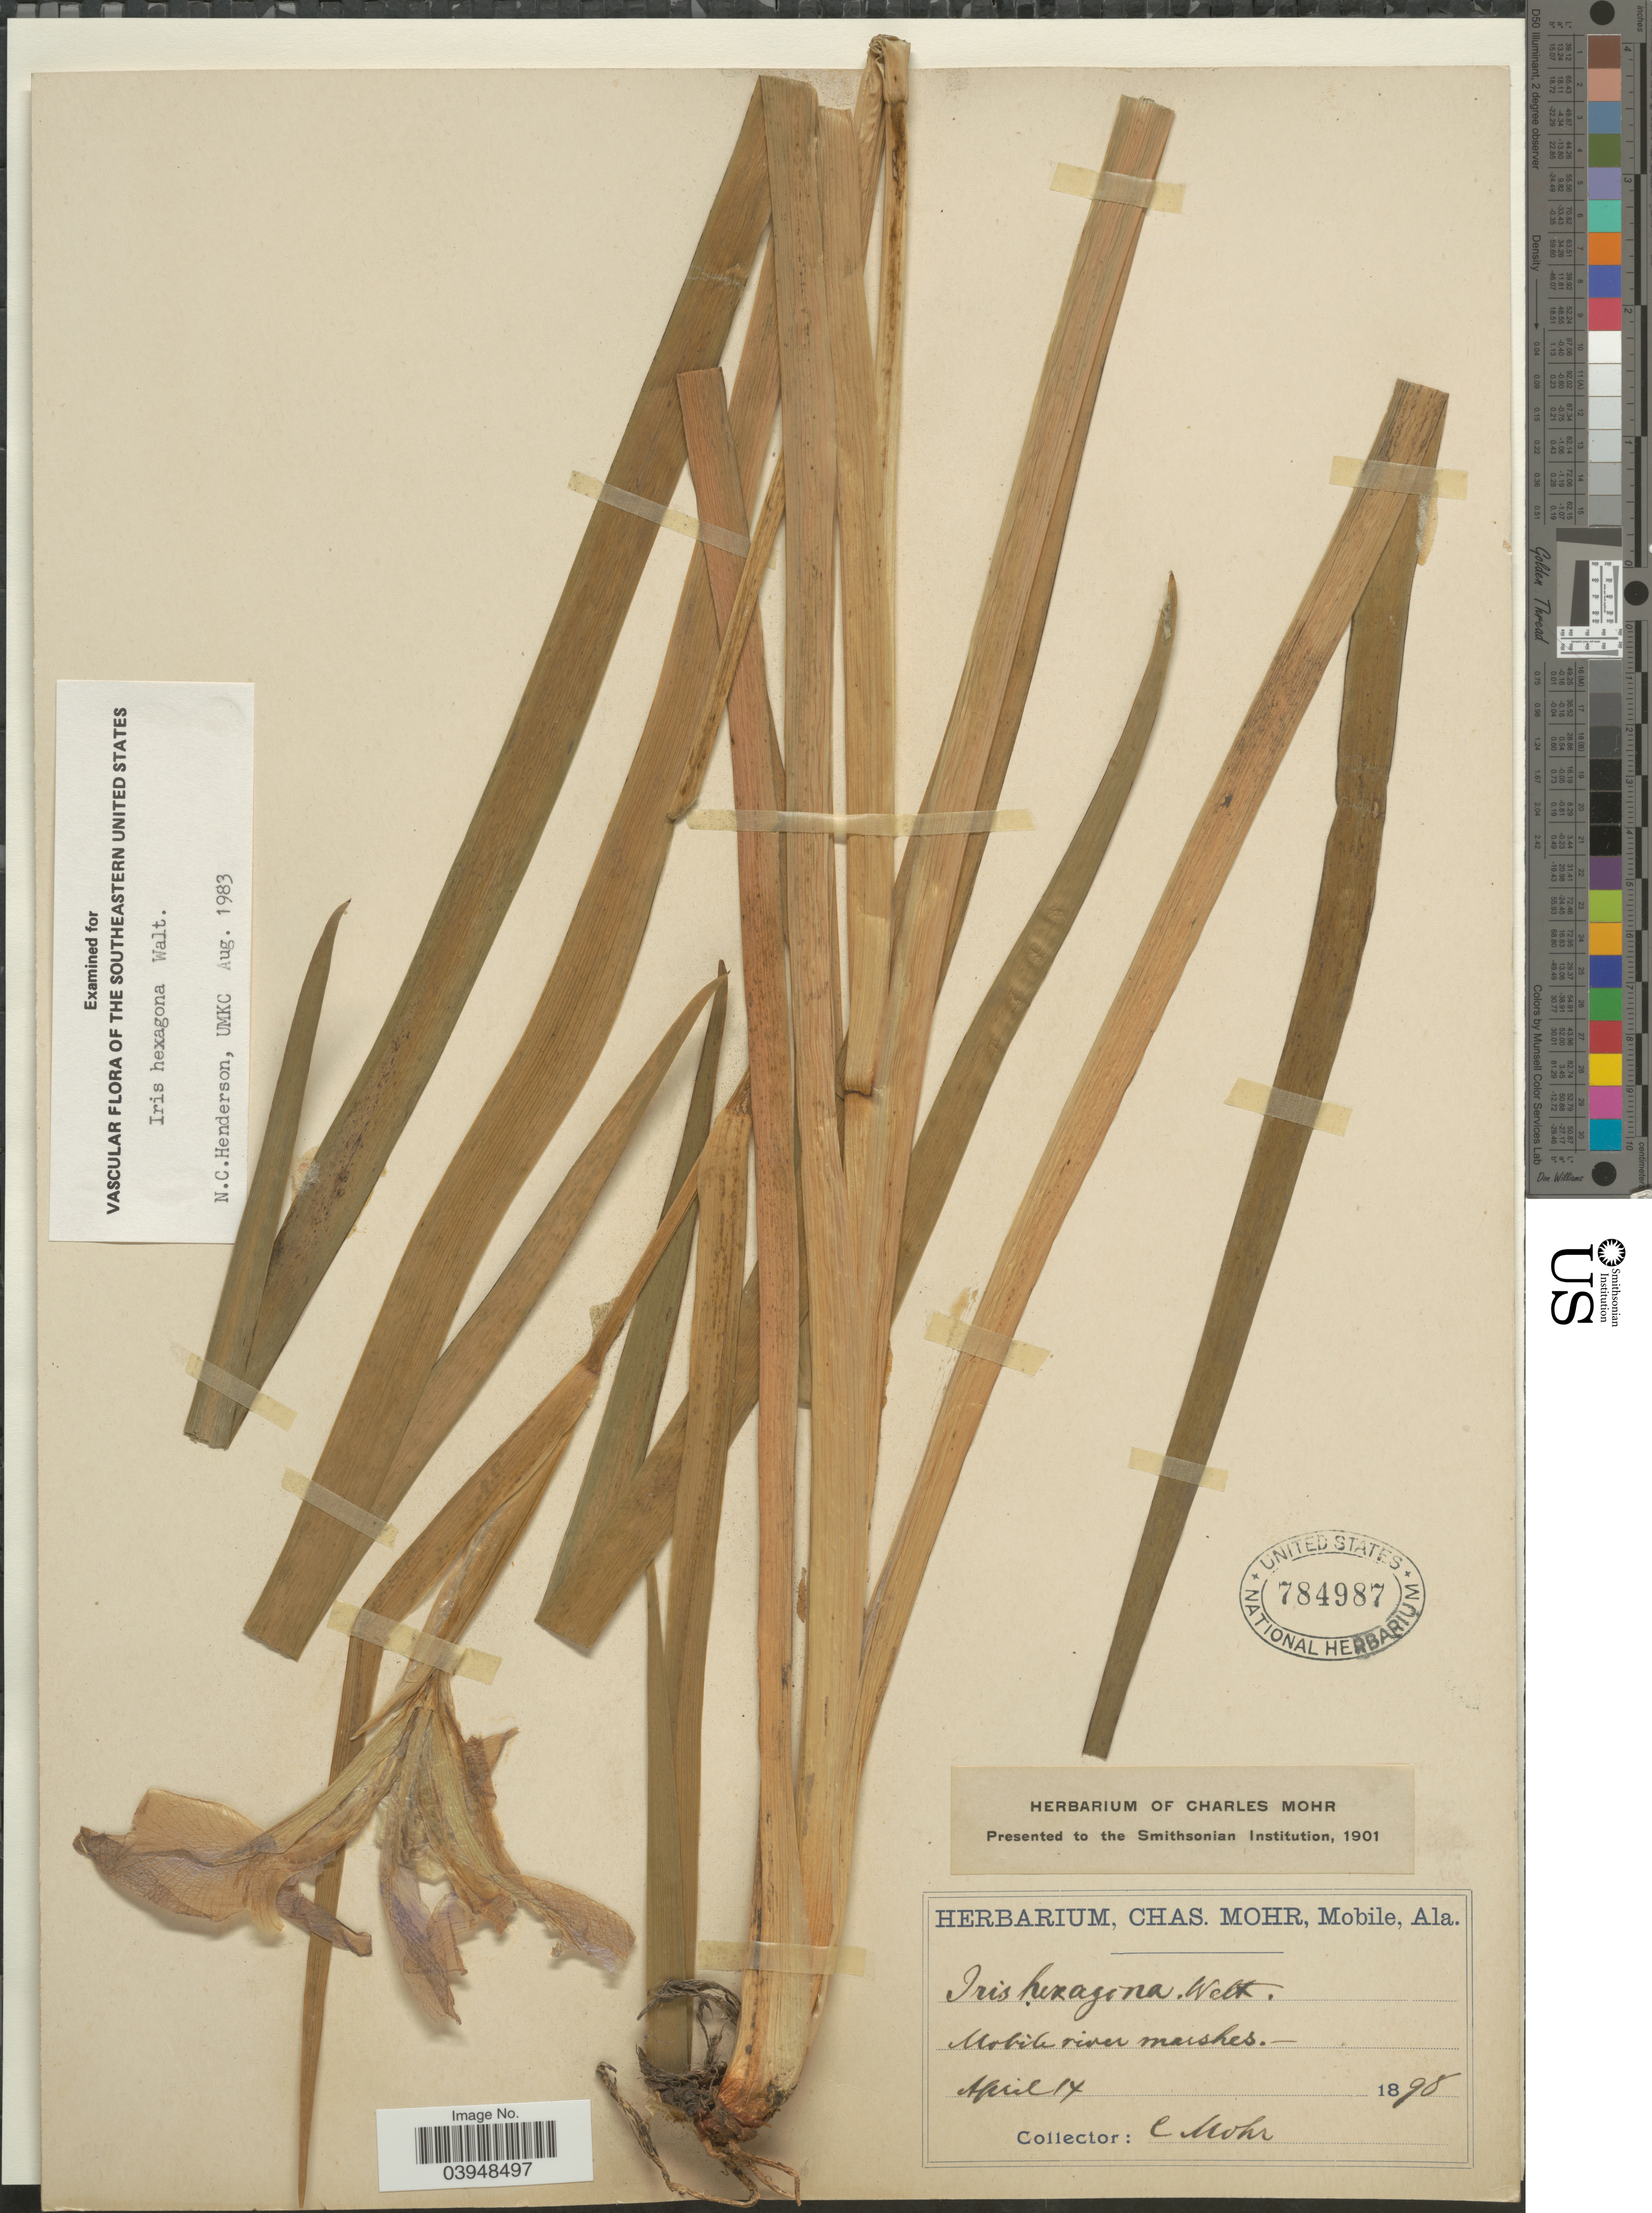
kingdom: Plantae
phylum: Tracheophyta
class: Liliopsida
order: Asparagales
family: Iridaceae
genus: Iris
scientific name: Iris hexagona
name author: Walter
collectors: C. T. Mohr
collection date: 1898-04-14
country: United States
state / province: Alabama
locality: Mobile river marshes.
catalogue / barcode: US 784987